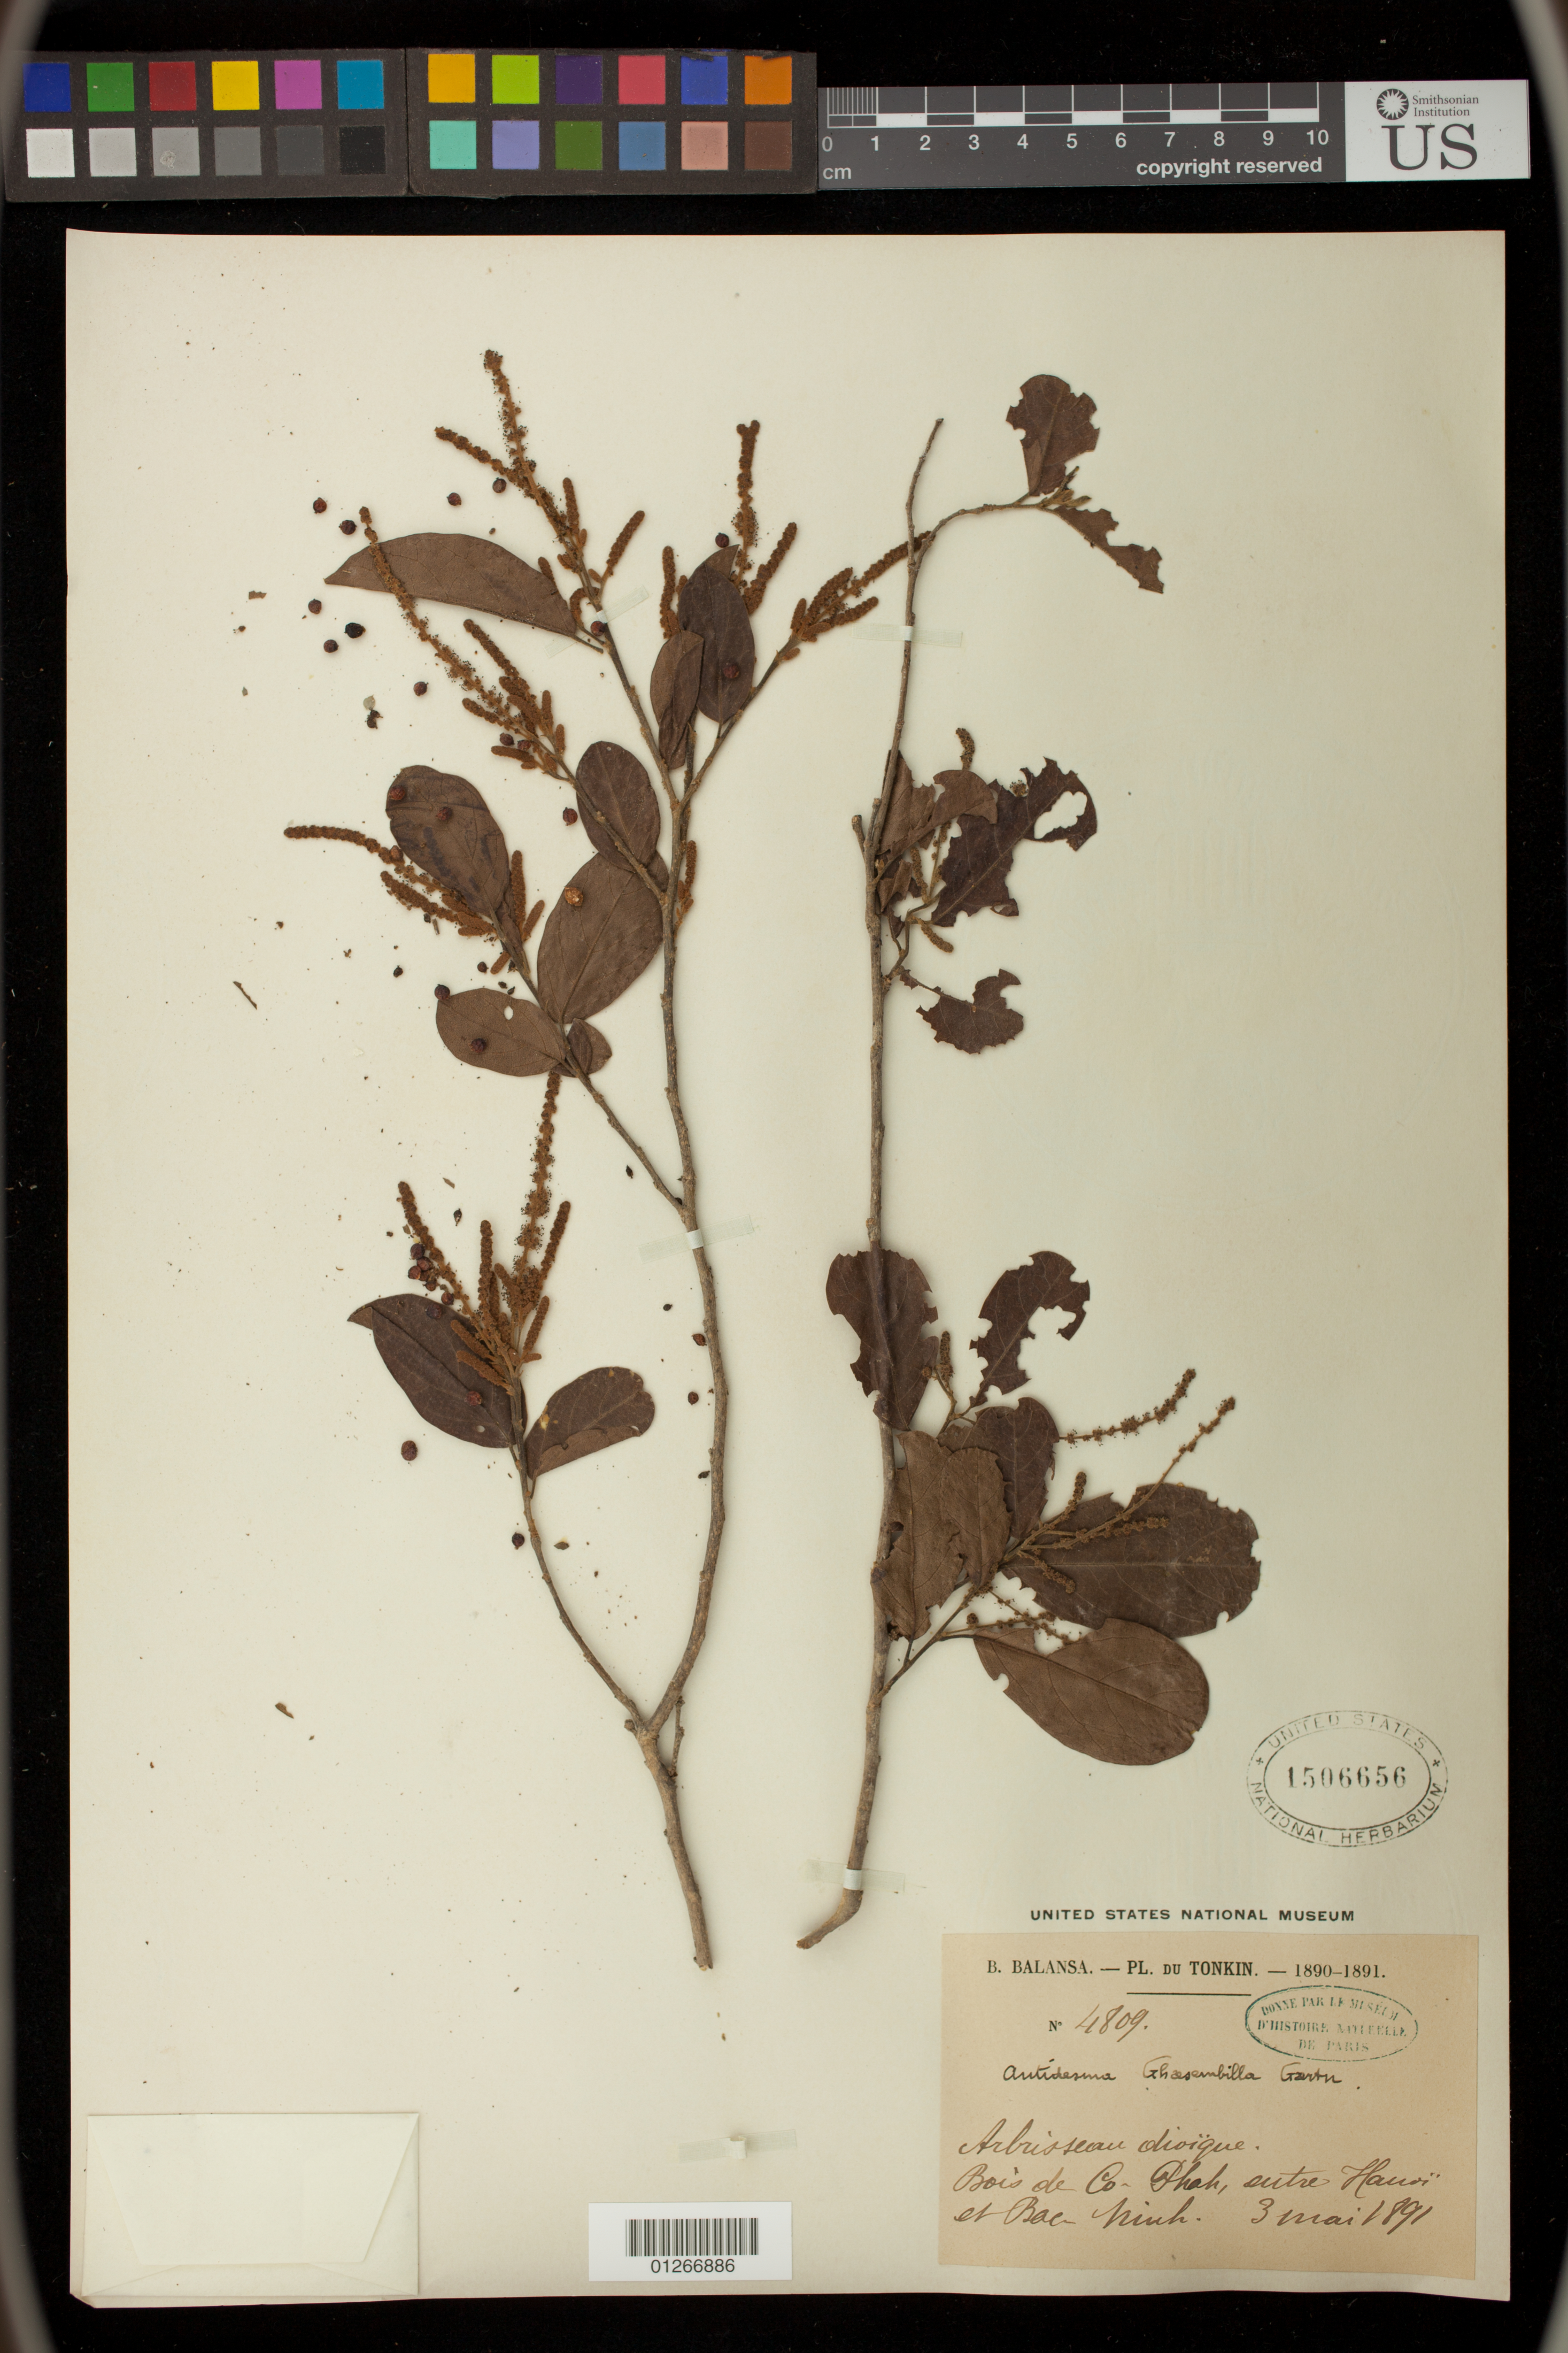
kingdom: Plantae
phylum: Tracheophyta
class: Magnoliopsida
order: Malpighiales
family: Phyllanthaceae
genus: Antidesma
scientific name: Antidesma ghaesembilla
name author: Gaertn.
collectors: B. Balansa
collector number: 4809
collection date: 1891-05-03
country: Vietnam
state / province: Bac Ninh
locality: Tonkin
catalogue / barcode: US 1506656